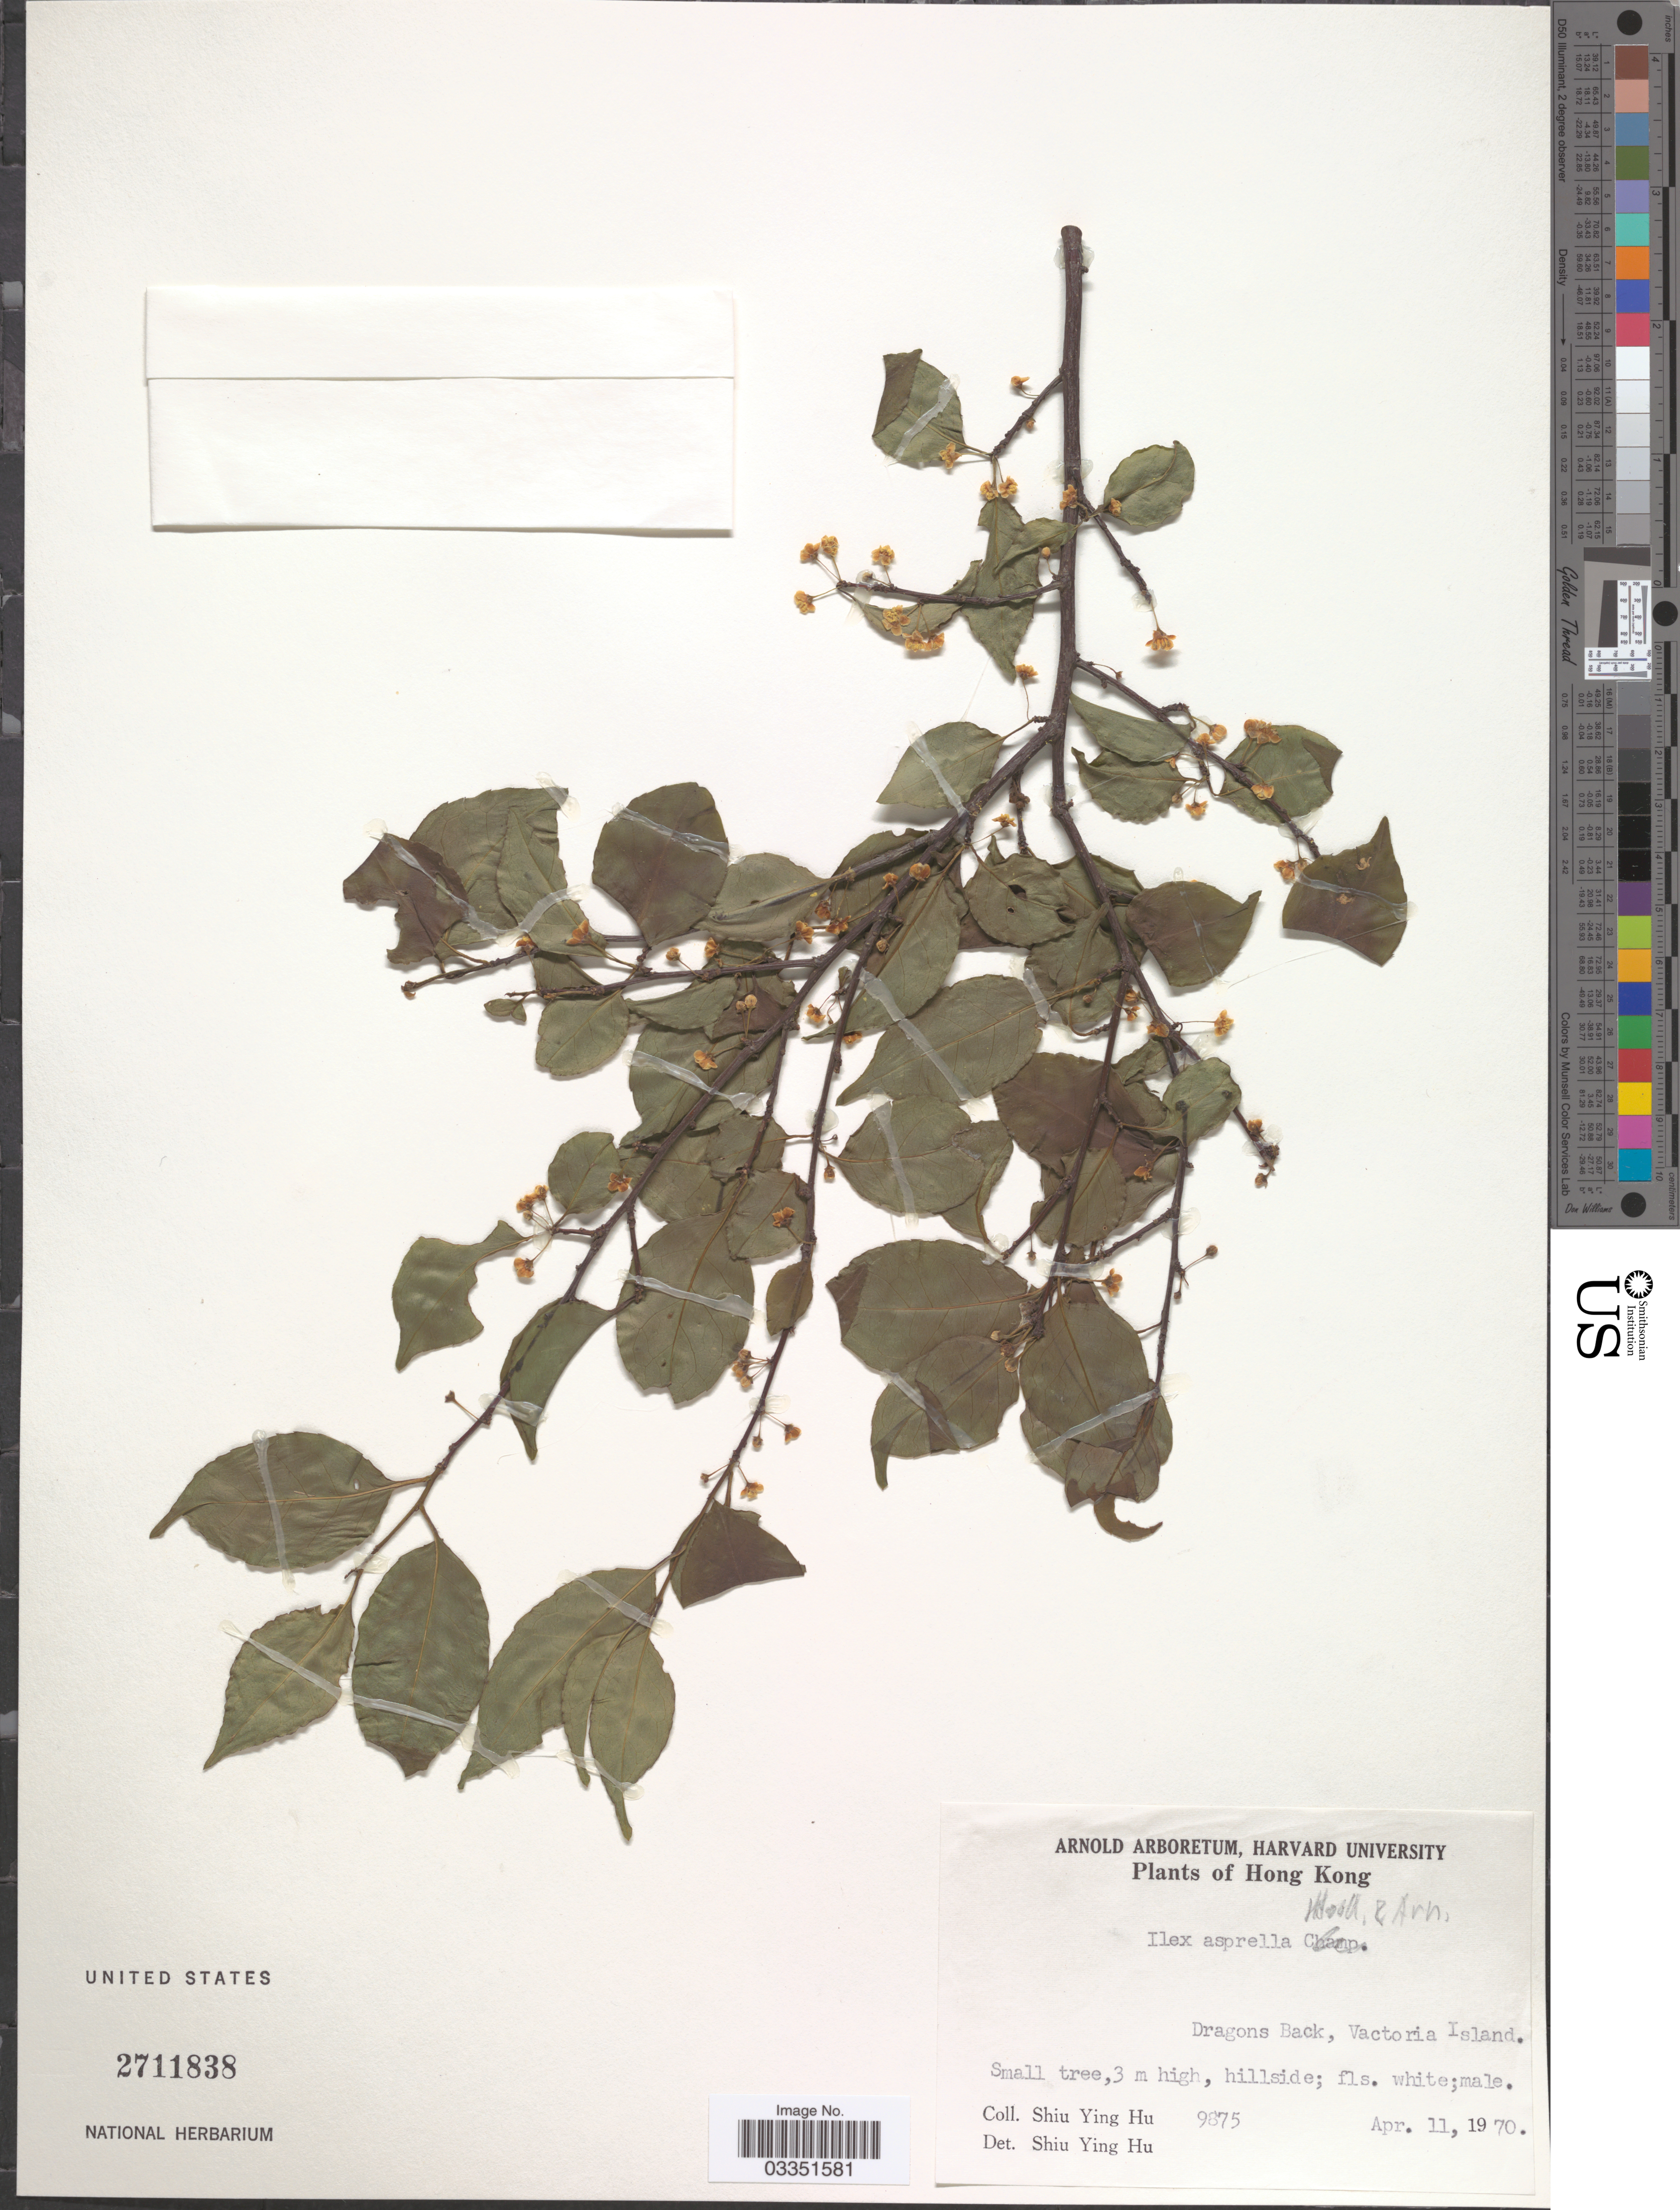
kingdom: Plantae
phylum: Tracheophyta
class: Magnoliopsida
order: Aquifoliales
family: Aquifoliaceae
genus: Ilex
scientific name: Ilex asperula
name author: Mart.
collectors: S. Y. Hu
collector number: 9875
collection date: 1970-04-11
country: China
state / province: Hong Kong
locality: Dragons Back, Vactoria Island.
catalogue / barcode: US 2711838